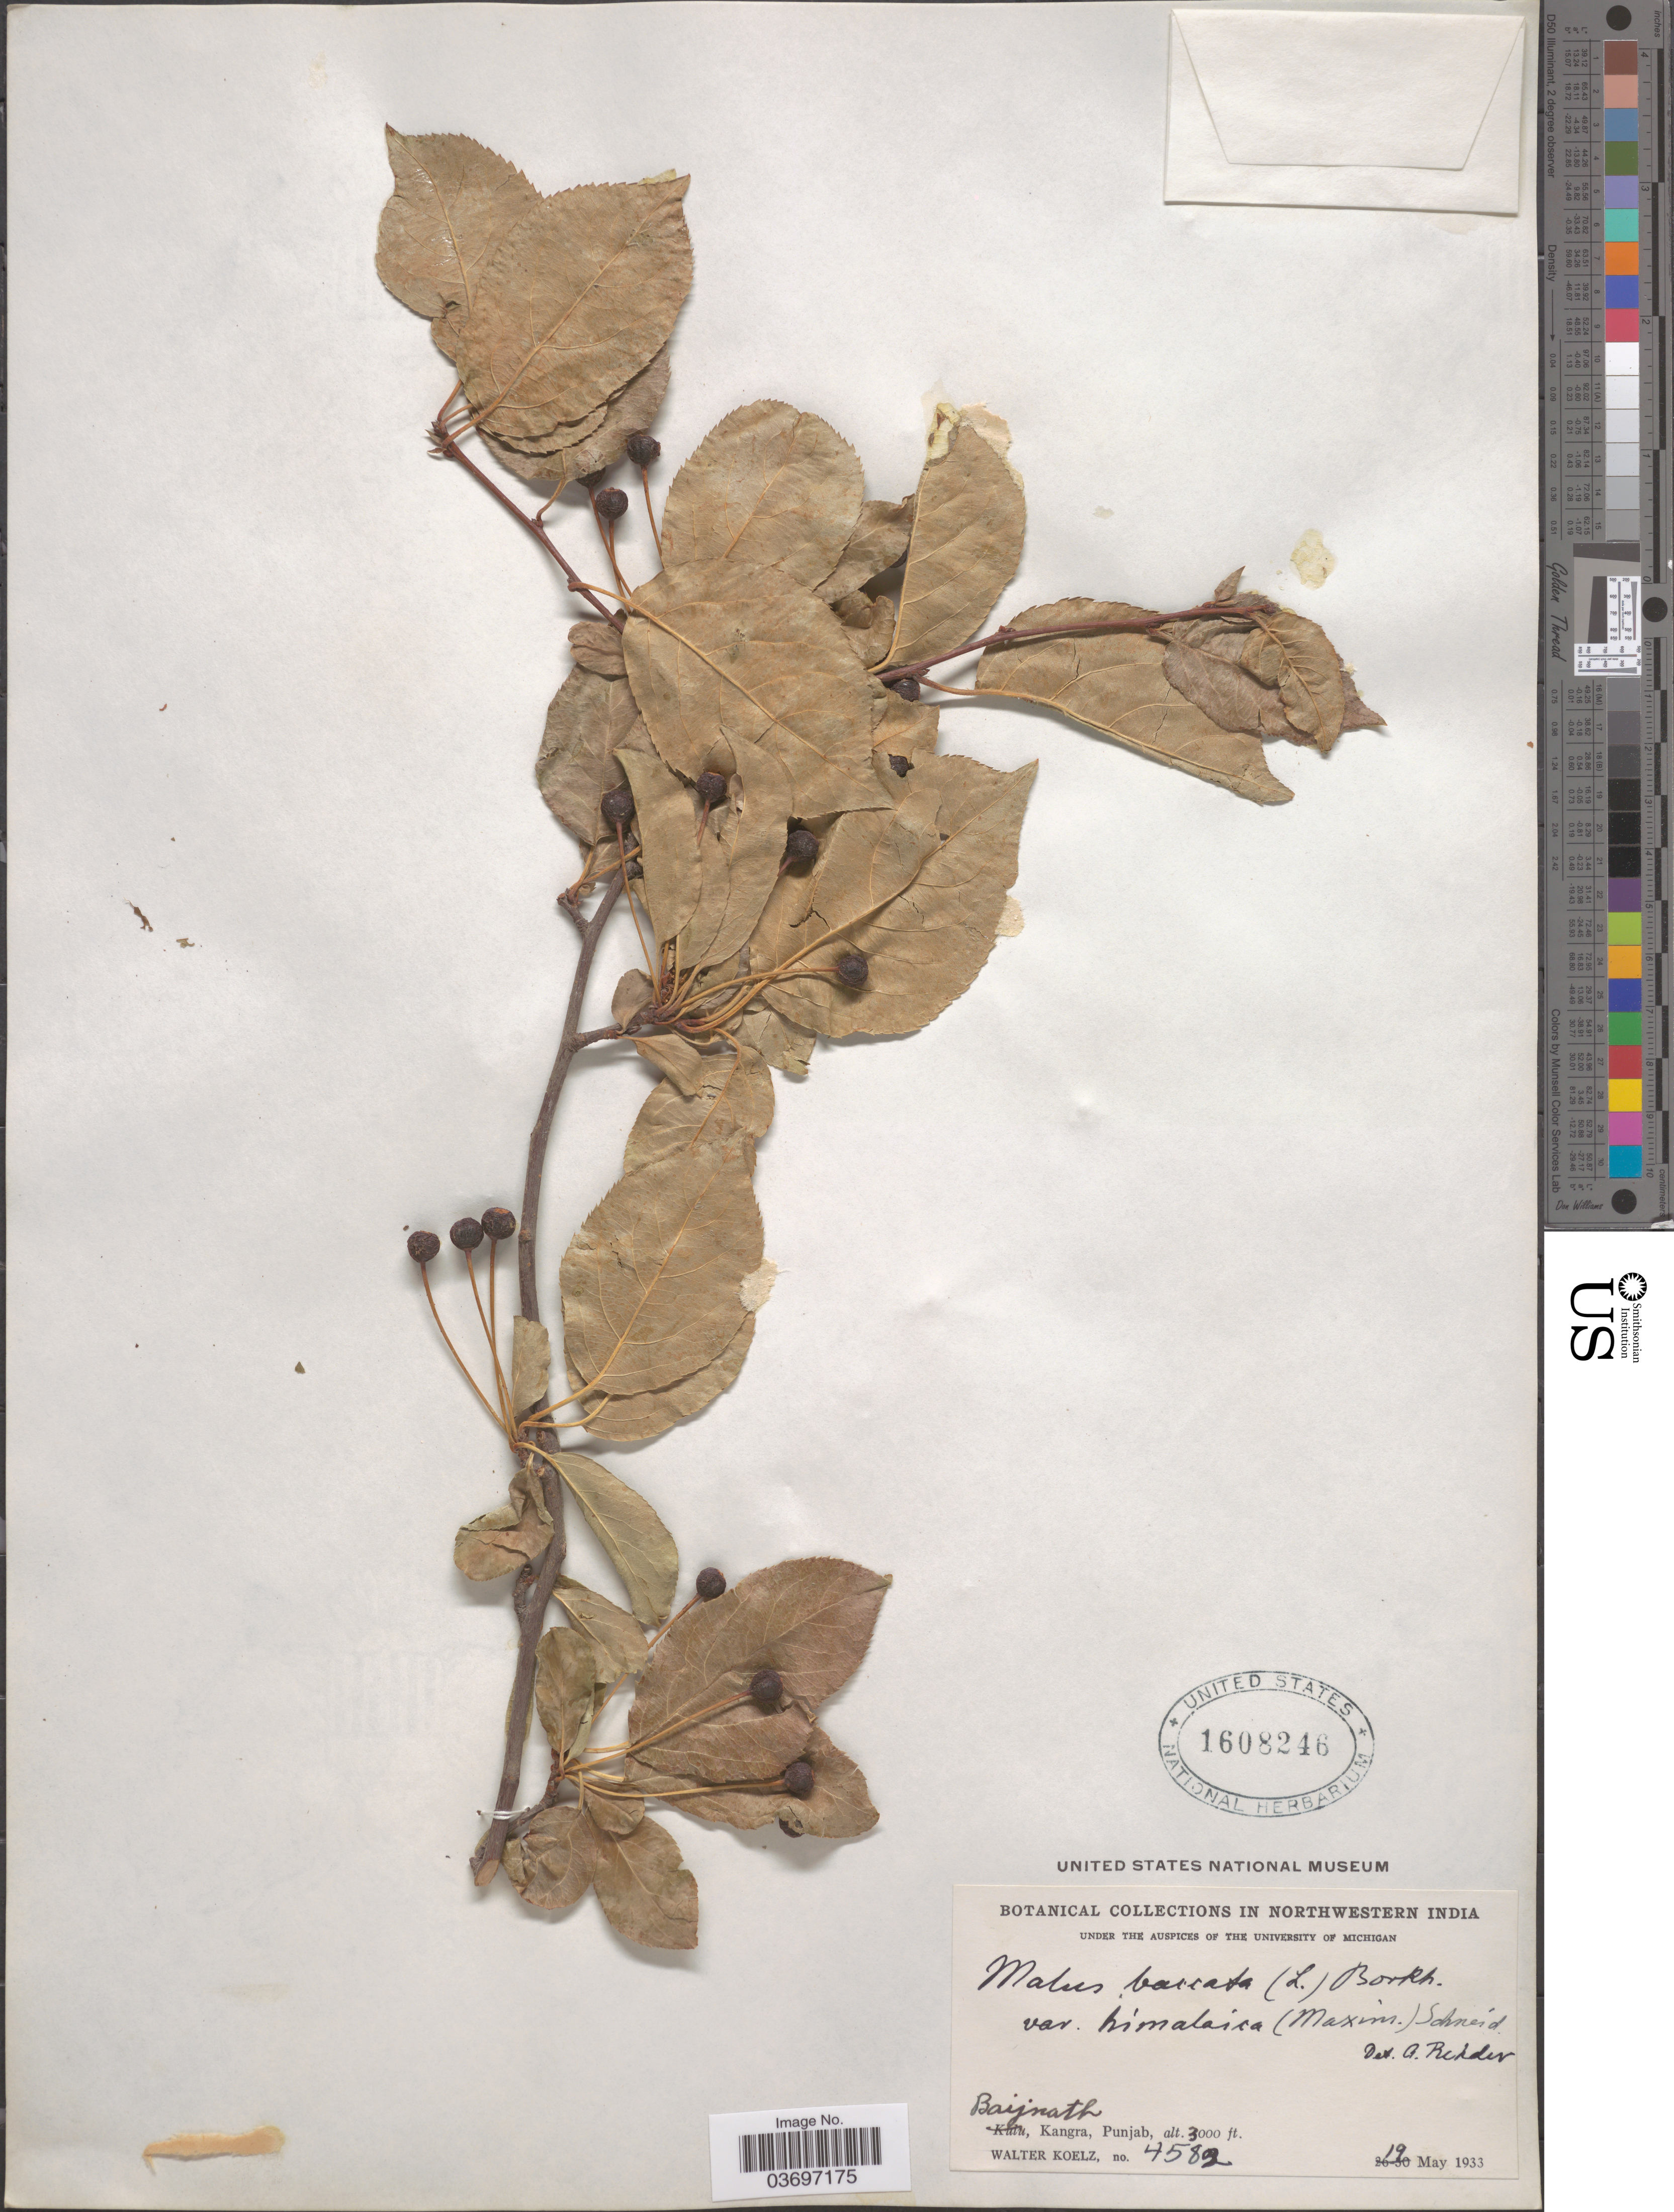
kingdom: Plantae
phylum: Tracheophyta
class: Magnoliopsida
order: Rosales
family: Rosaceae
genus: Malus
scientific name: Malus baccata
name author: (L.) Borkh.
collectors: W. N. Koelz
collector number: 4582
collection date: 1933-05-19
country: India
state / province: Punjab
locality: Northwestern India. Baijnath, Kangra.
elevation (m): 914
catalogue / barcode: US 1608246